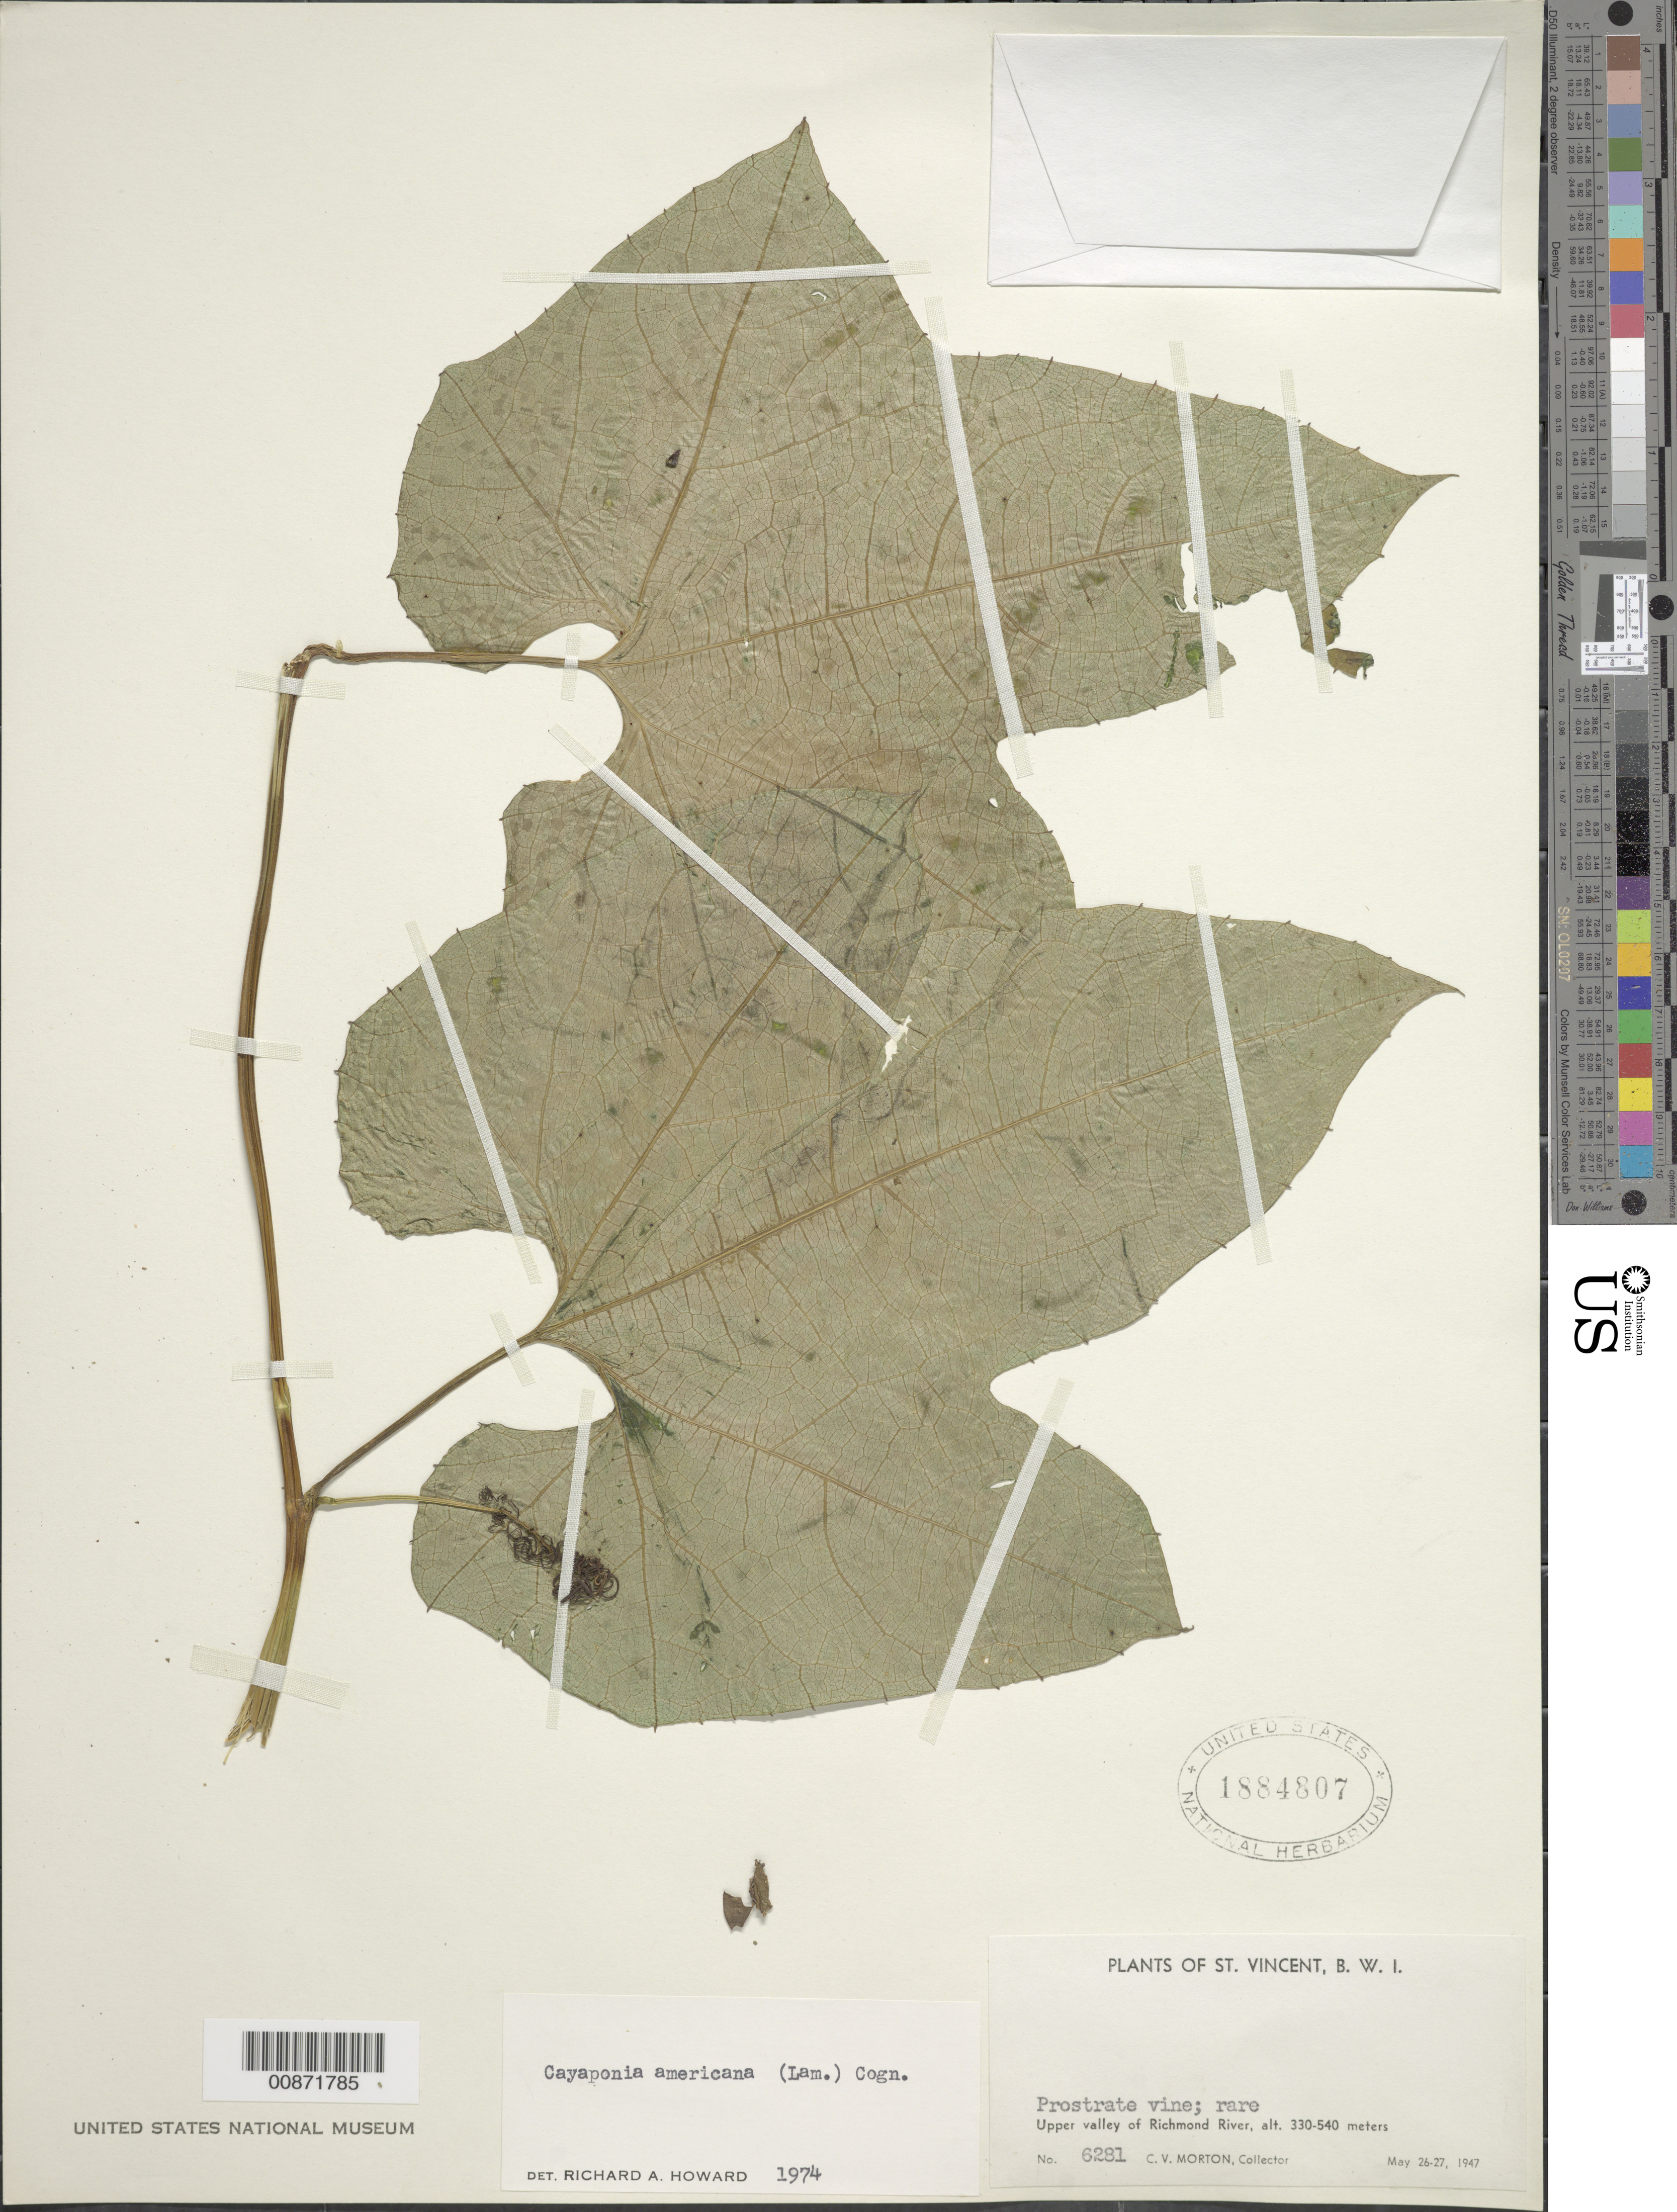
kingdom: Plantae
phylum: Tracheophyta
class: Magnoliopsida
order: Cucurbitales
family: Cucurbitaceae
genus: Cayaponia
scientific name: Cayaponia americana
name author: (Lam.) Cogn.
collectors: C. V. Morton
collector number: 6281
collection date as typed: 26 May 1947 to 27 May 1947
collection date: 1947-05-26/1947-05-27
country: St. Vincent - Grenadines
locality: Upper valley of Richmond River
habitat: River valley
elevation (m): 330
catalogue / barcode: US 1884807